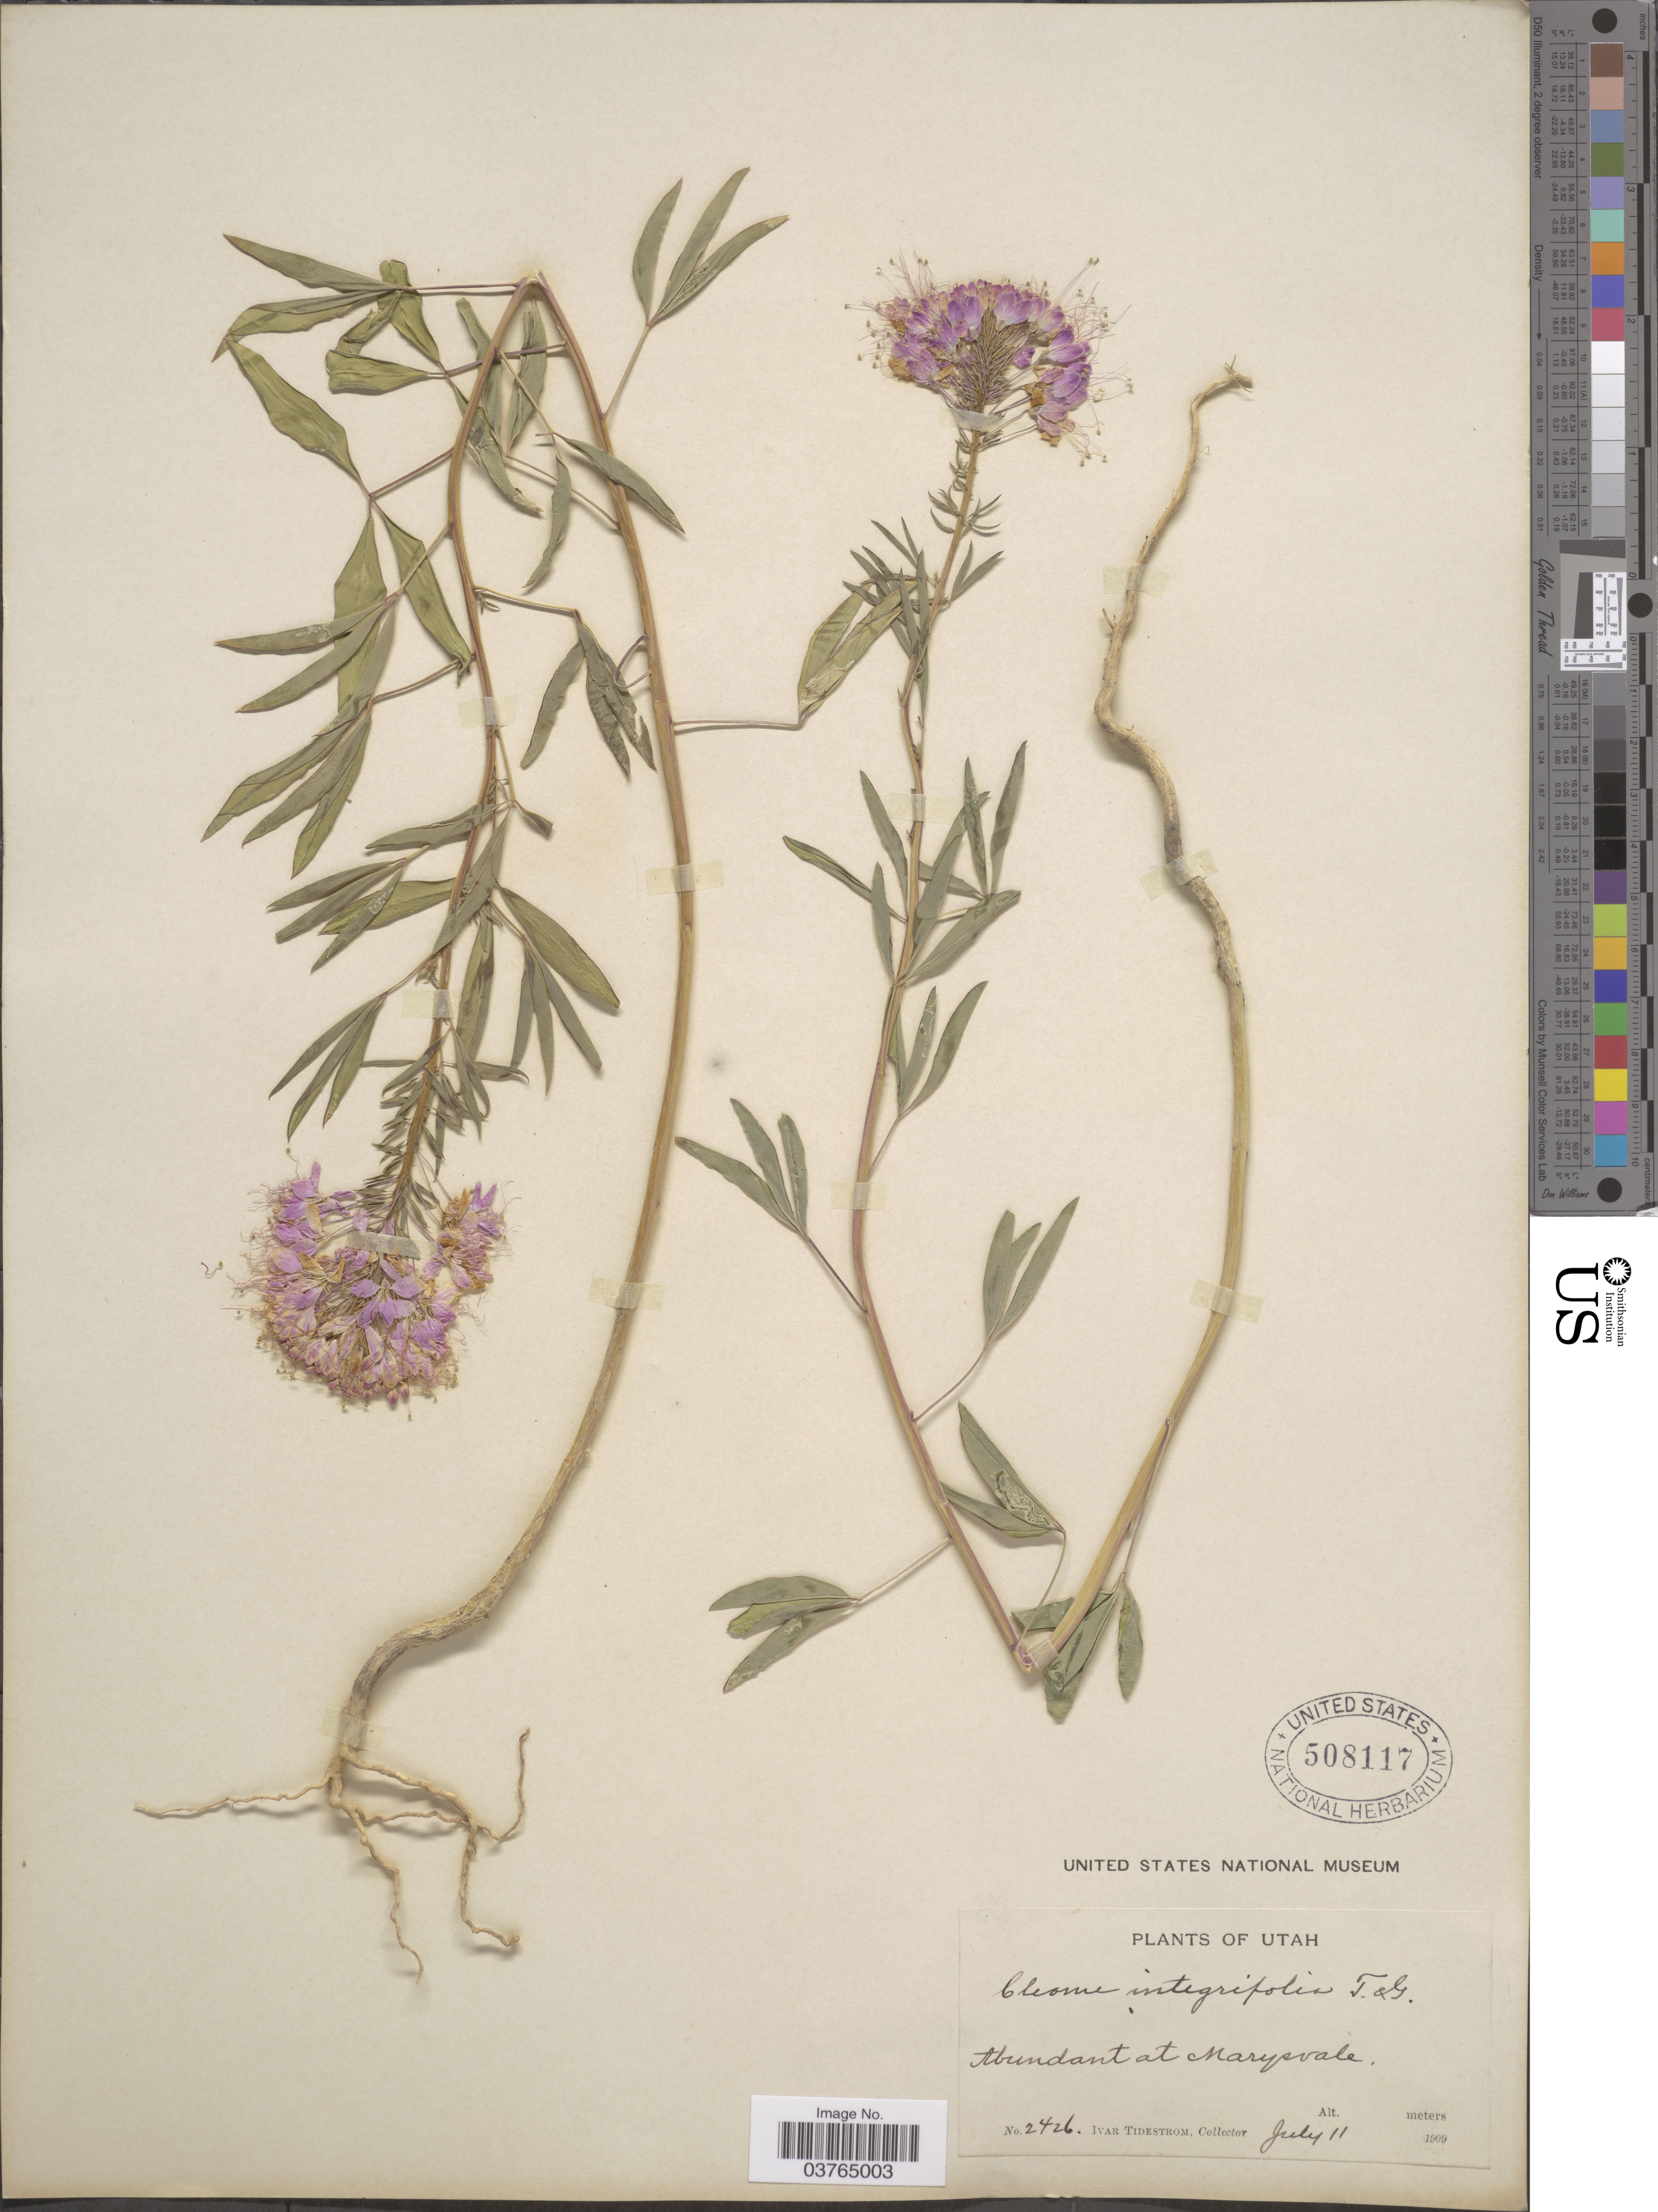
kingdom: Plantae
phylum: Tracheophyta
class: Magnoliopsida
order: Brassicales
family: Cleomaceae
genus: Cleomella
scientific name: Cleomella serrulata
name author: (Pursh) Roalson & J.C. Hall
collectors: I. F. Tidestrom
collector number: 2426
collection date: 1909-07-11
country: United States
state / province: Utah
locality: Abundant at Marysvale.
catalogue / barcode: US 508117